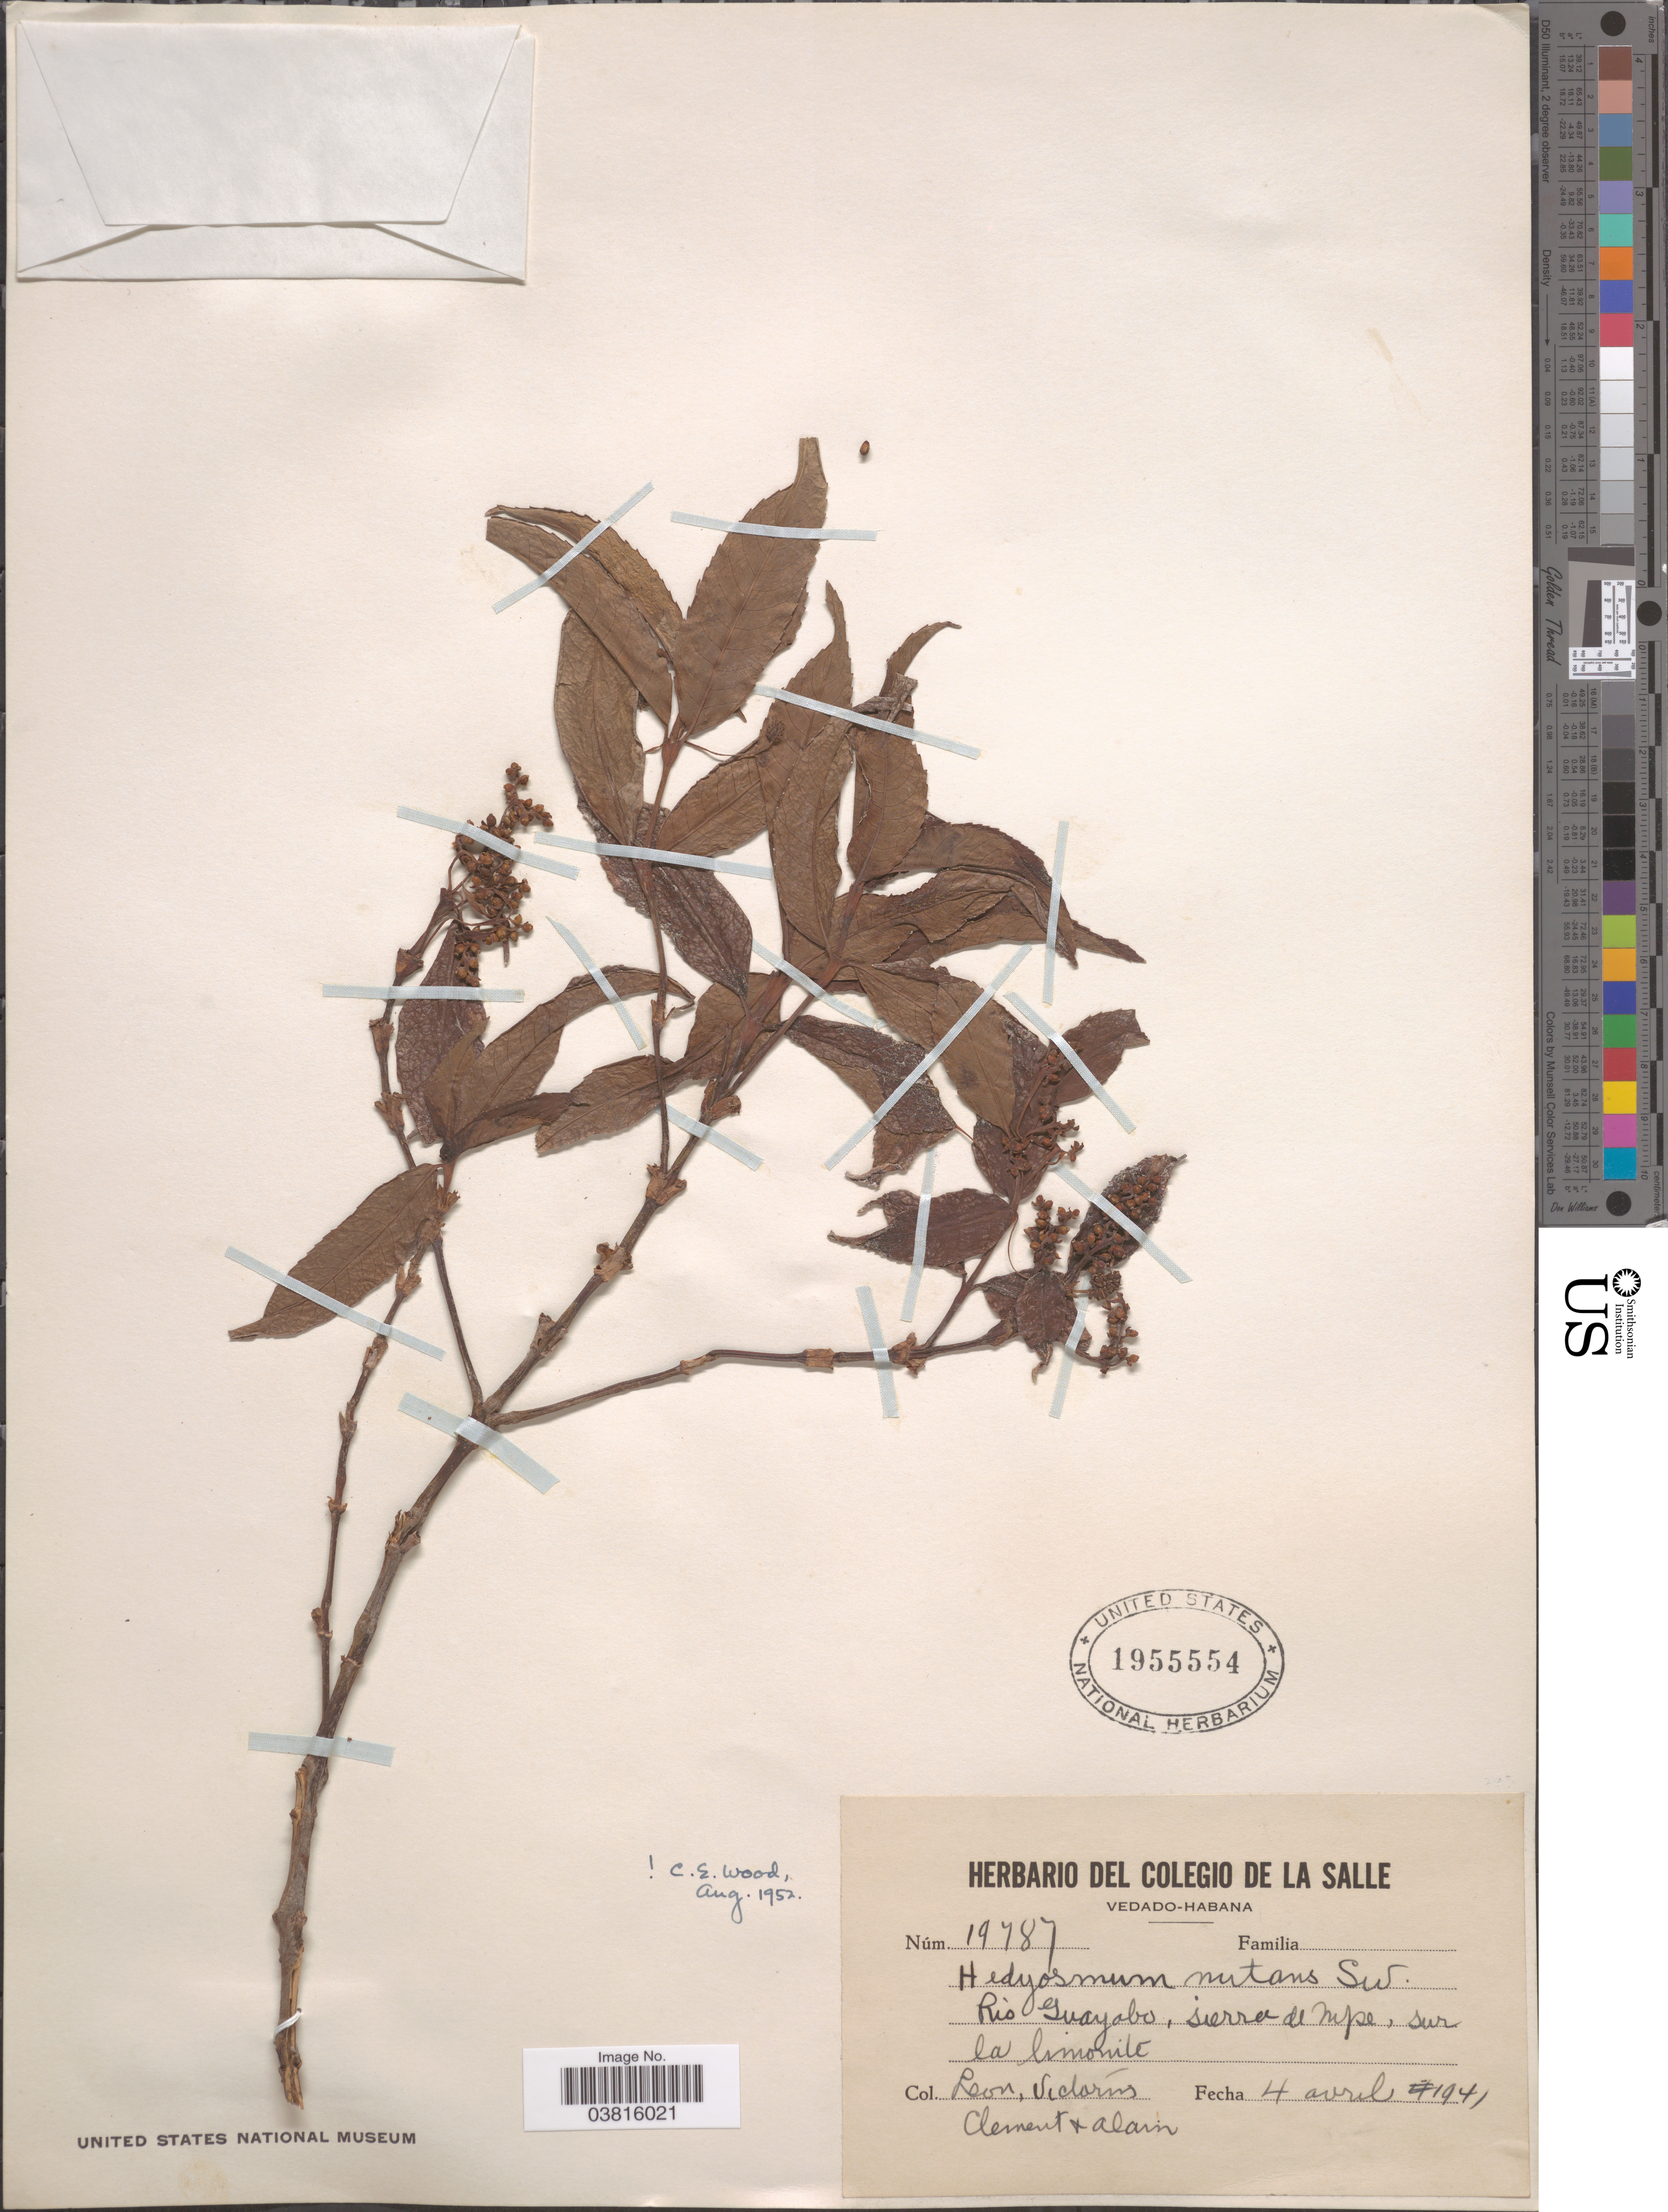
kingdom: Plantae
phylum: Tracheophyta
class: Magnoliopsida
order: Chloranthales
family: Chloranthaceae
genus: Hedyosmum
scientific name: Hedyosmum nutans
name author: Sw.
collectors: -. León, Victorin, -. Clement & Alain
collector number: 19787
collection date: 1941-04-04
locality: Rio Guayabo, Sierra de mpe, sur la Limonité.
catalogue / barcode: US 1955554